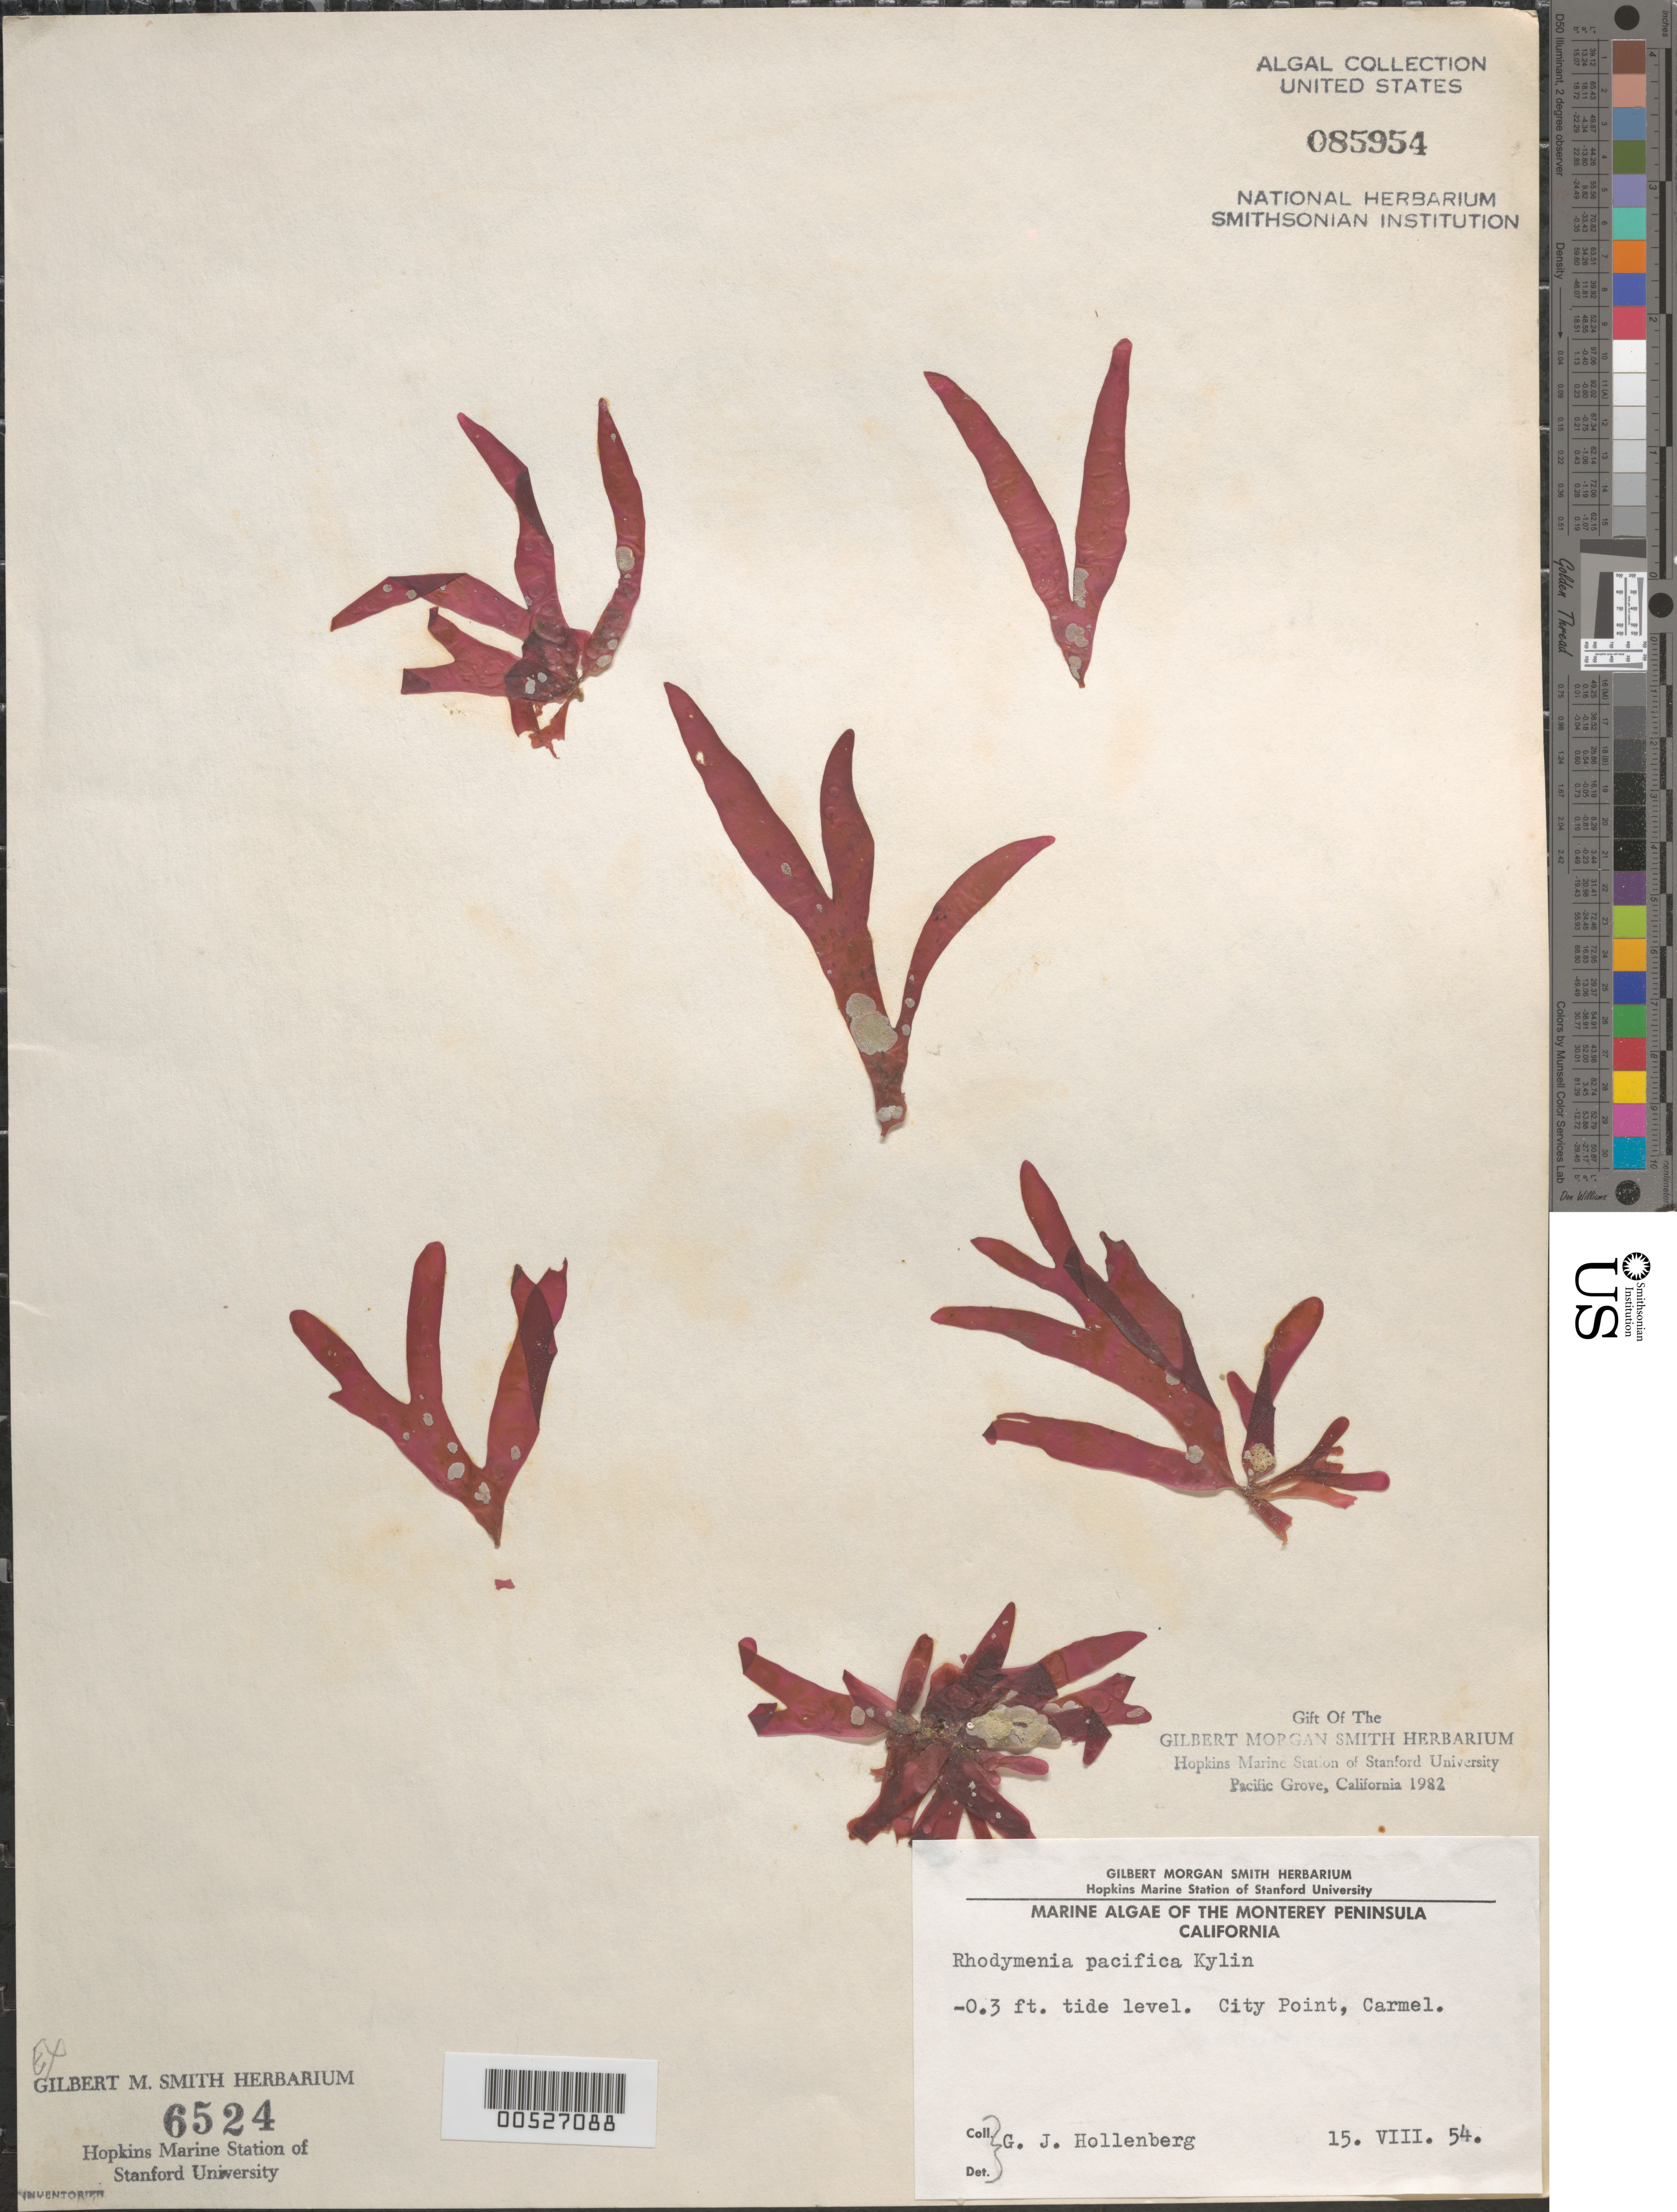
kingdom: Plantae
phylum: Rhodophyta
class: Florideophyceae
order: Rhodymeniales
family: Rhodymeniaceae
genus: Rhodymenia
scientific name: Rhodymenia pacifica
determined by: Hollenberg, George J.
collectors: G. Hollenberg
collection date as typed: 15 Aug 1954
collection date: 1954-08-15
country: United States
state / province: California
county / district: Monterey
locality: Carmel, City Point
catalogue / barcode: US 85954